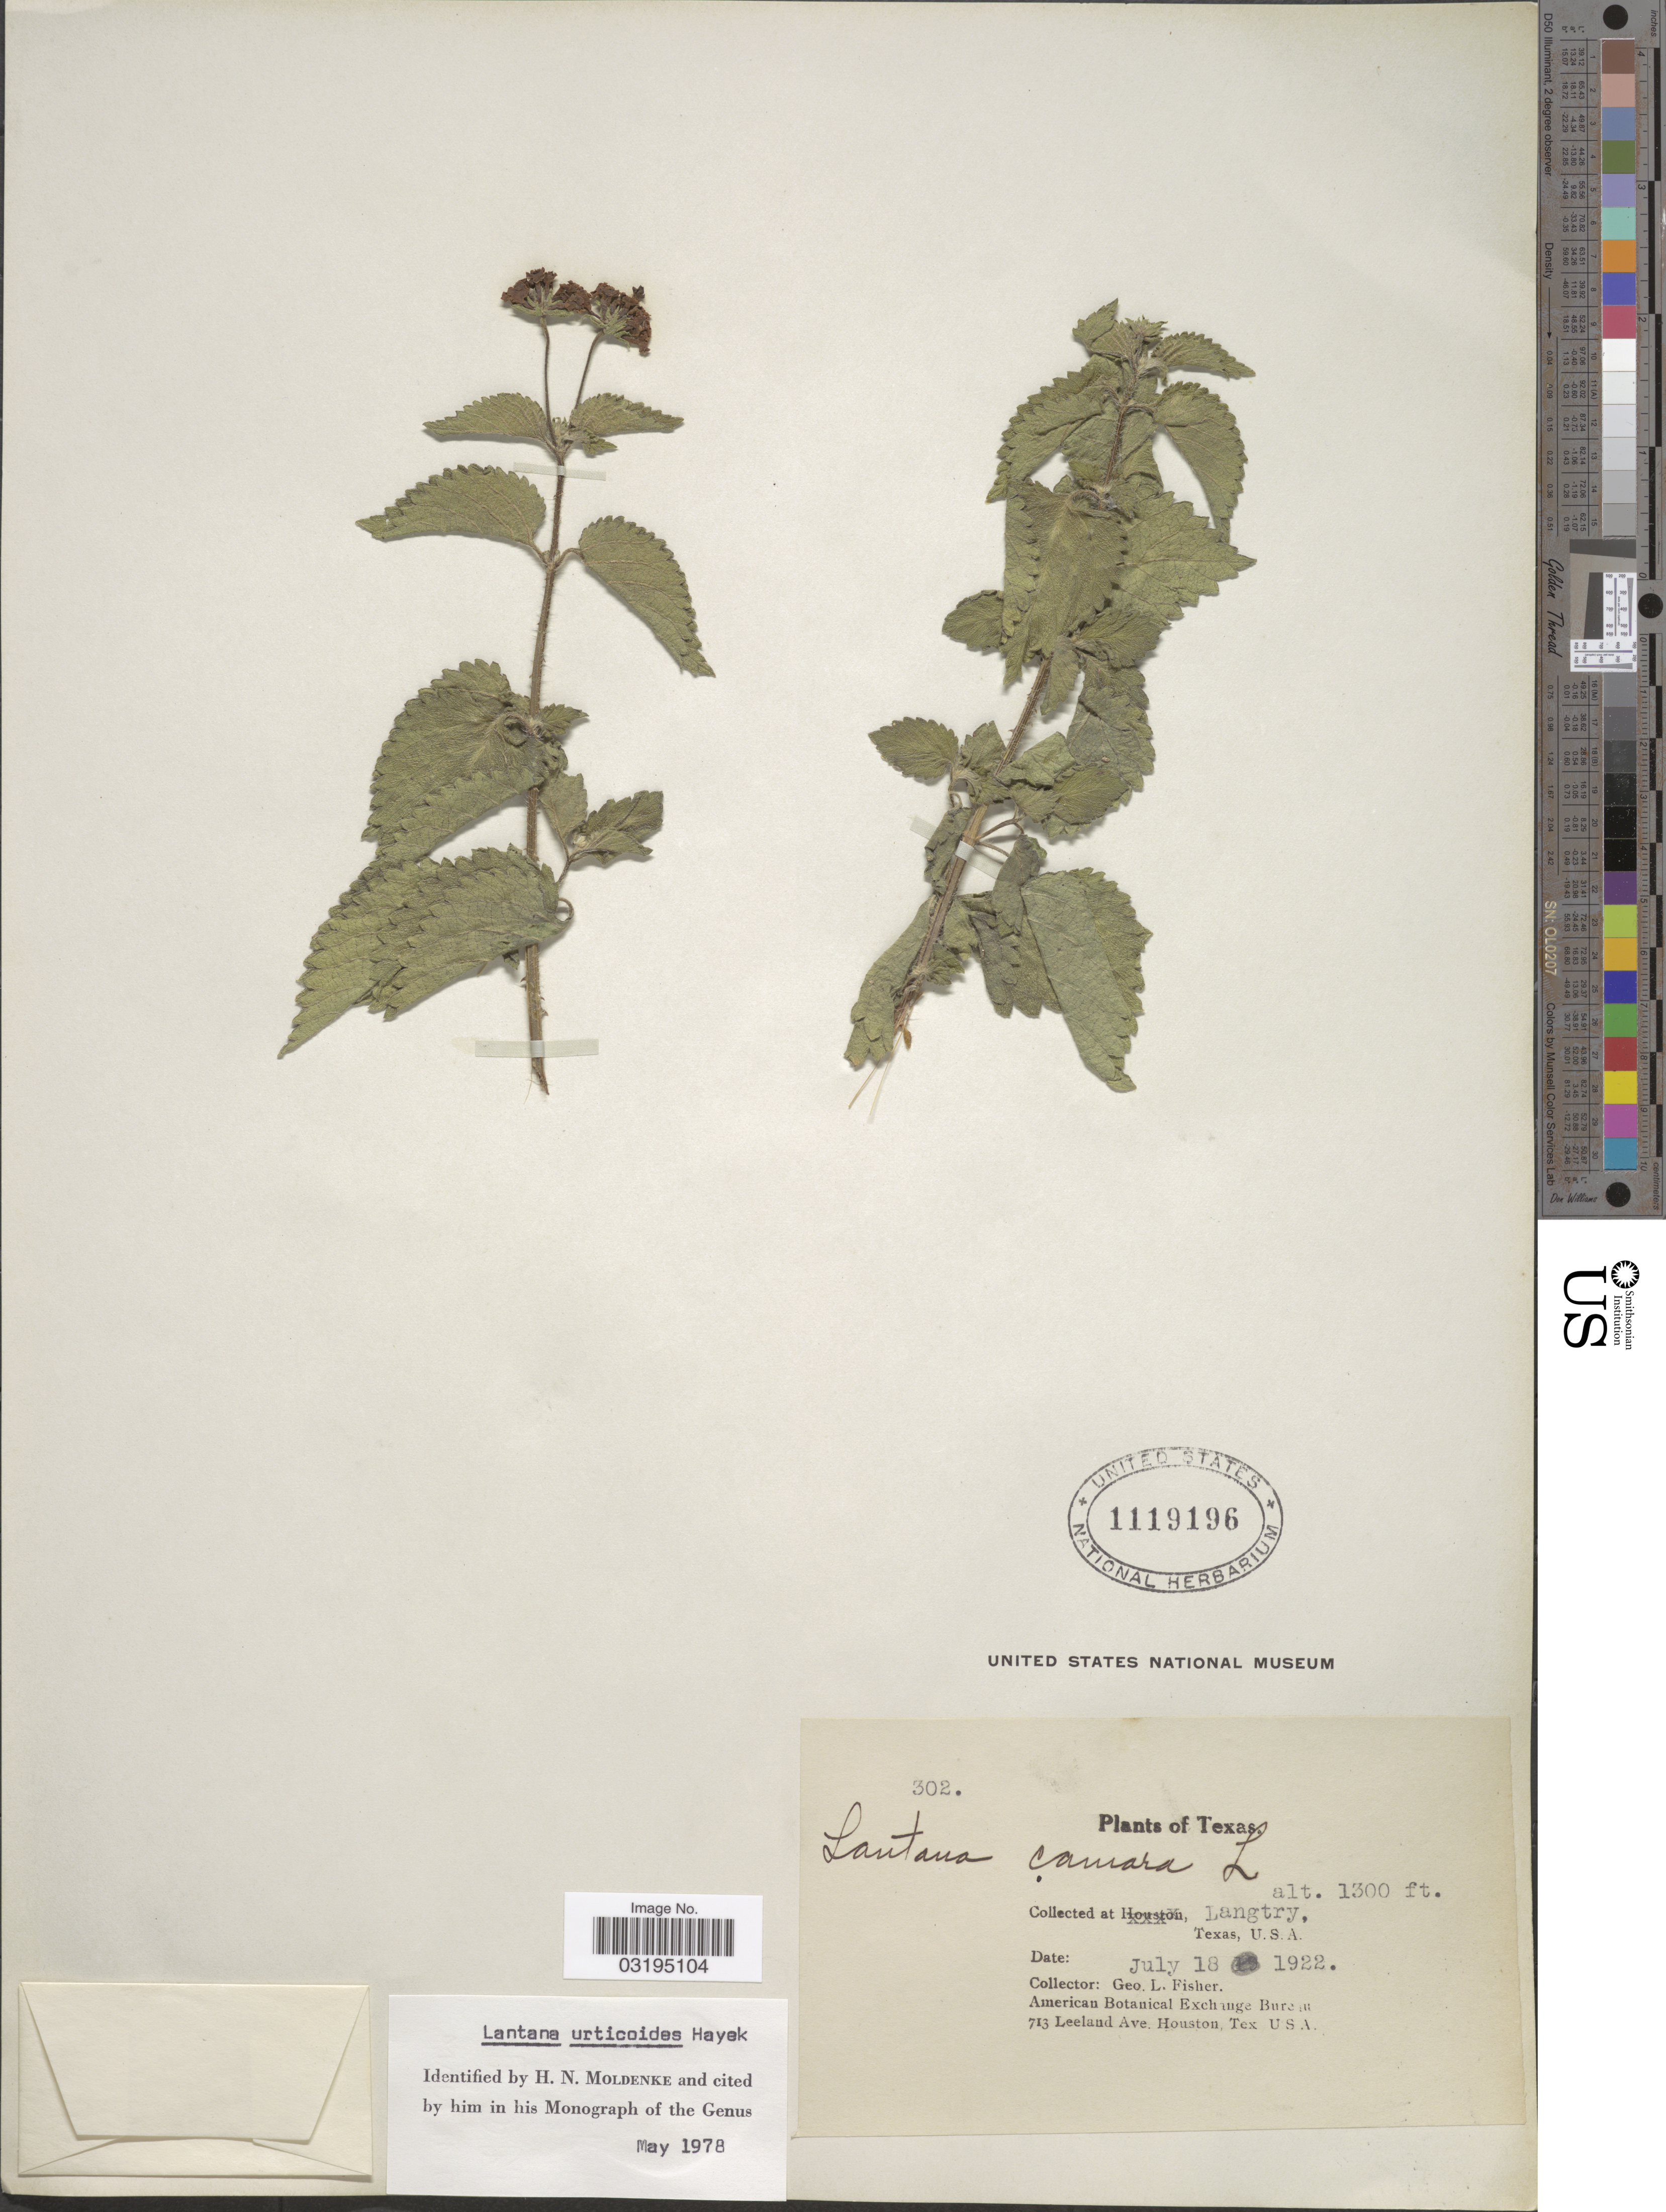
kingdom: Plantae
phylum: Tracheophyta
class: Magnoliopsida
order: Lamiales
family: Verbenaceae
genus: Lantana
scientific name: Lantana urticoides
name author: Hayek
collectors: G. L. Fisher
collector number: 302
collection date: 1922-07-18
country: United States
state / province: Texas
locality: At Langtry.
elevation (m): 396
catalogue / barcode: US 1119196